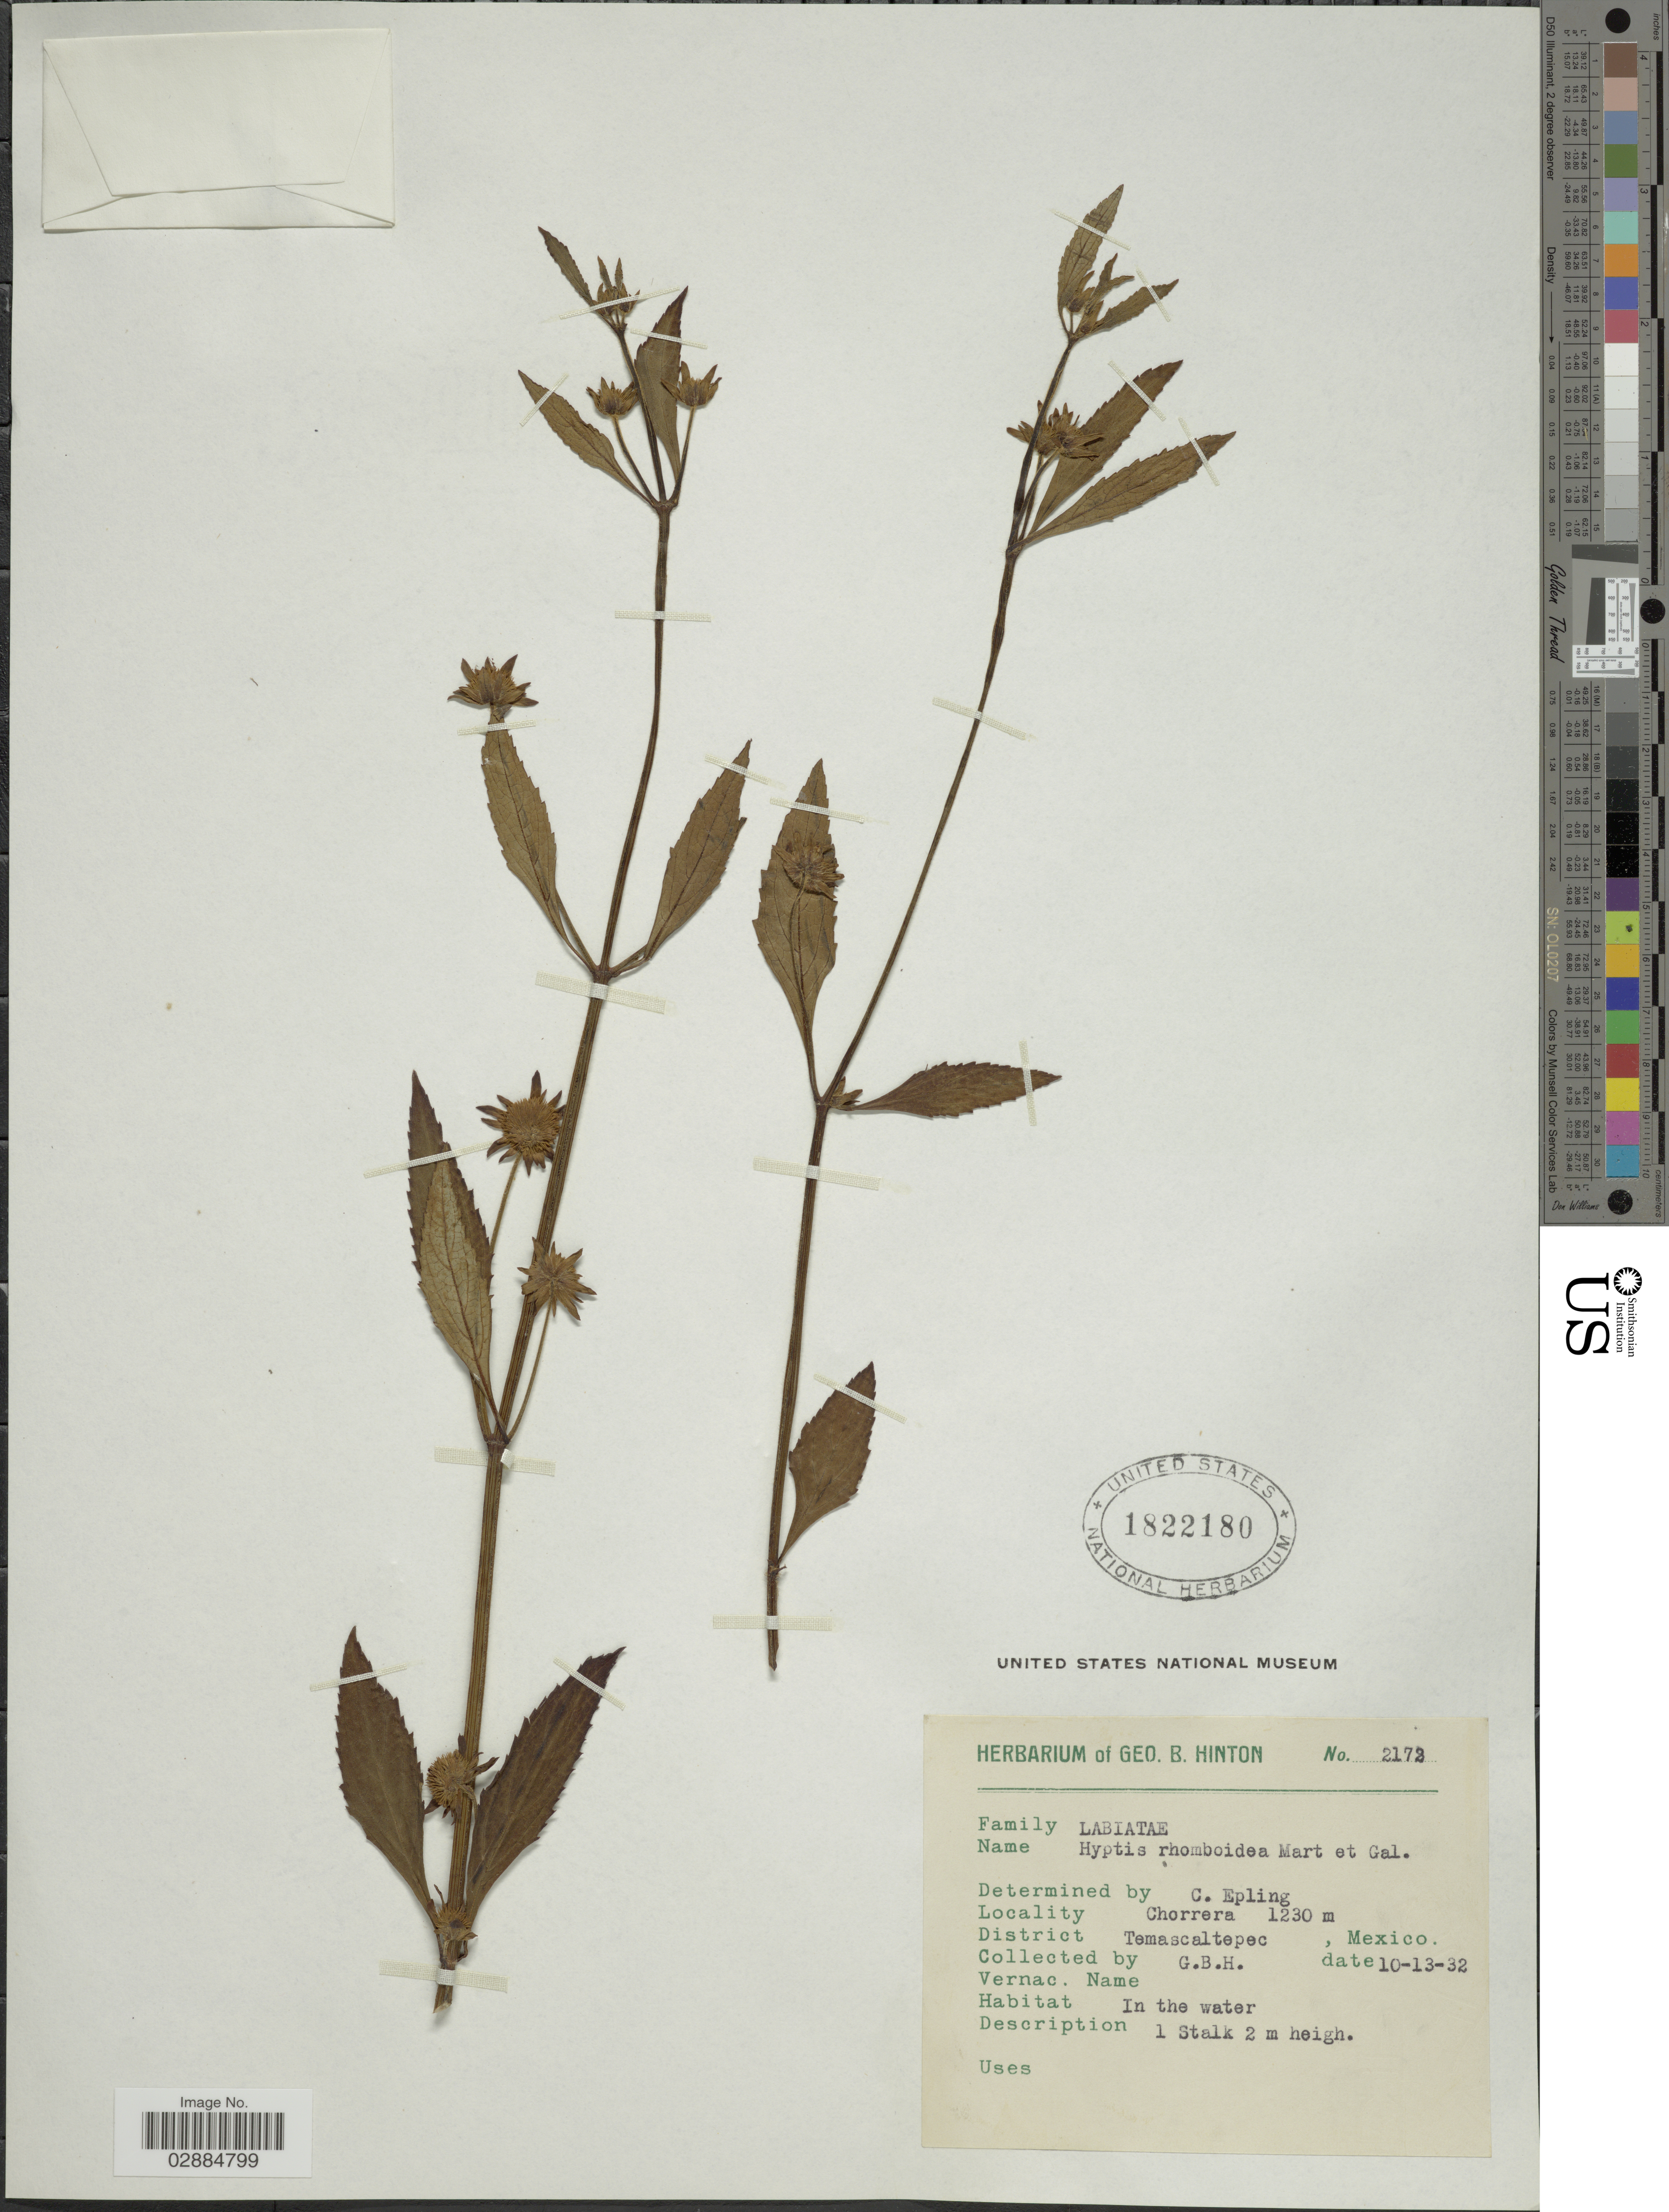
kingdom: Plantae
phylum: Tracheophyta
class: Magnoliopsida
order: Lamiales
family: Lamiaceae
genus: Hyptis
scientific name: Hyptis capitata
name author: Jacq.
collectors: G. B. Hinton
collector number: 2172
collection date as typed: Transcribed d/m/y: 13/10/32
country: Mexico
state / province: México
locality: Chorrera, District Temascaltepec.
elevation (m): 1230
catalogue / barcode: US 1822180